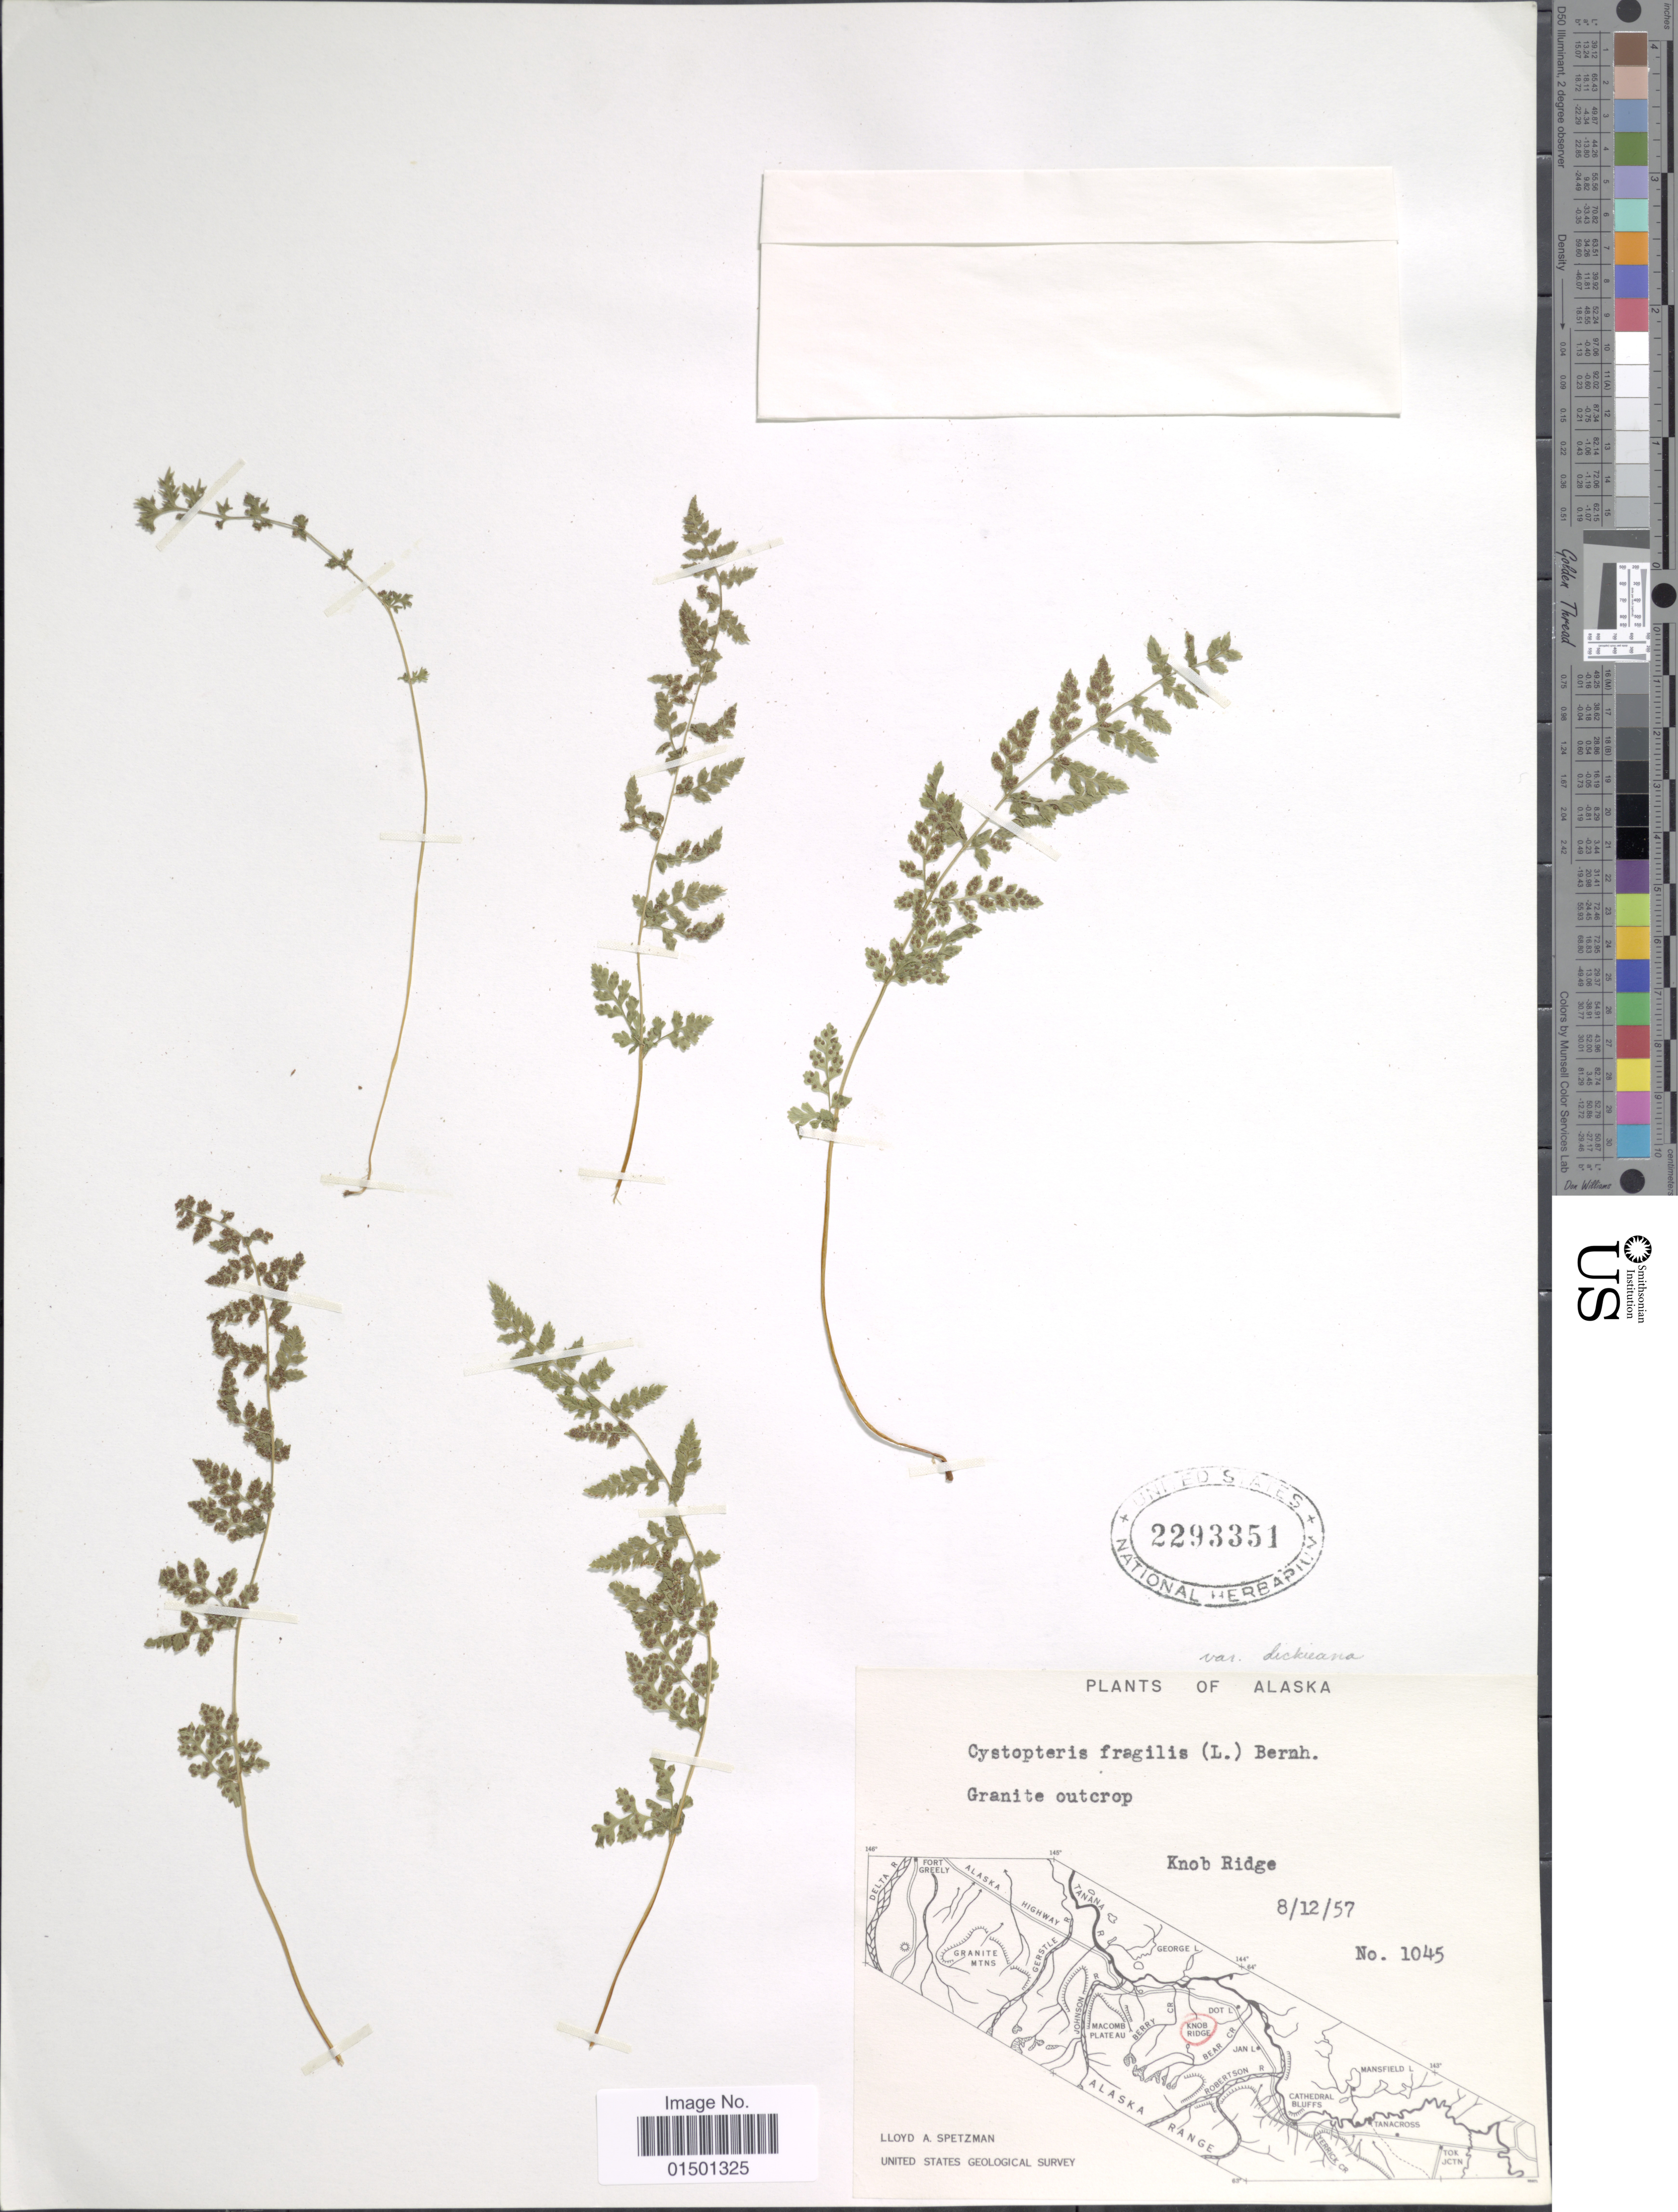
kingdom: Plantae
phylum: Tracheophyta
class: Polypodiopsida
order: Polypodiales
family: Cystopteridaceae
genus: Cystopteris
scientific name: Cystopteris fragilis var. dickieana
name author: B. Boivin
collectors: L. Spetzman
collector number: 1045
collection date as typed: Transcribed d/m/y: 12/8/57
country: United States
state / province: Alaska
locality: Knob Ridge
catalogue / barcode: US 2293351